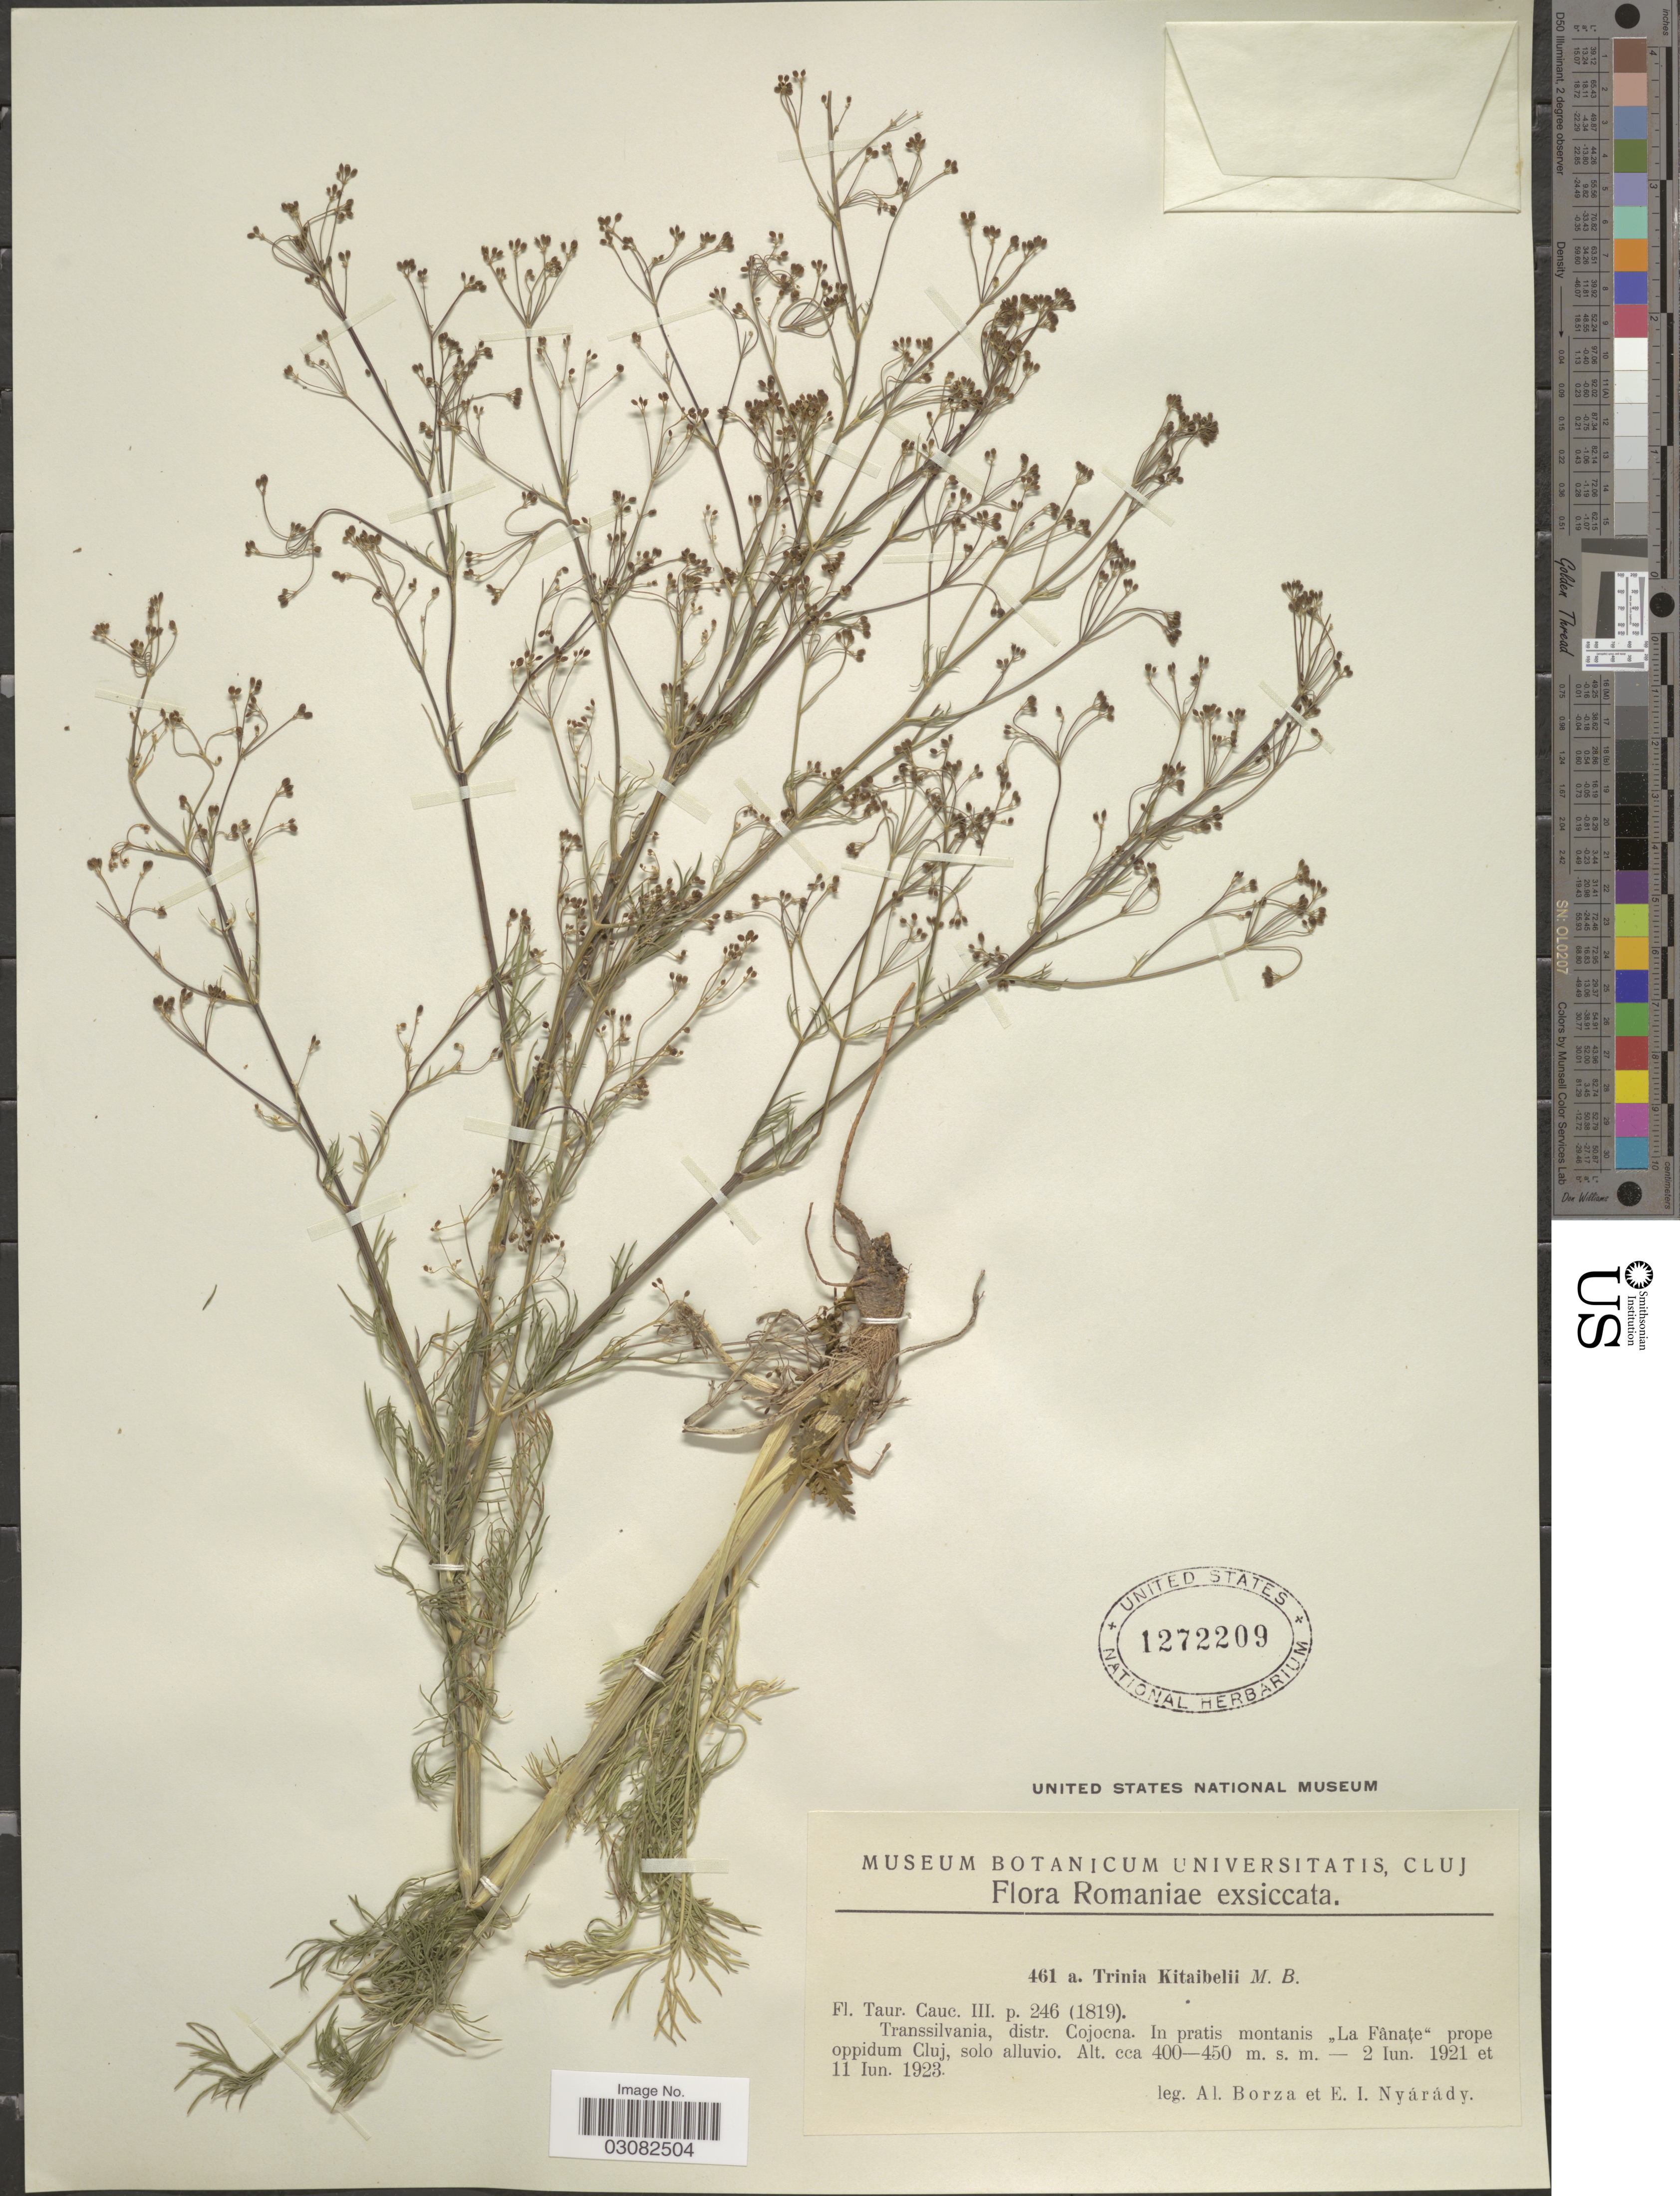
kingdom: Plantae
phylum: Tracheophyta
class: Magnoliopsida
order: Apiales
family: Apiaceae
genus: Trinia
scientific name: Trinia kitaibelii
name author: M. Bieb.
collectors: A. Borza & E. Nyárády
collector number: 461a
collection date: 1921-06-02/1923-06-11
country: Romania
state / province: Cluj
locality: Transsilvania, distr. Cojocna. In pratis montanis "La Fânate" prope oppidum Cluj, solo alluvio.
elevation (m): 400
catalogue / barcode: US 1272209